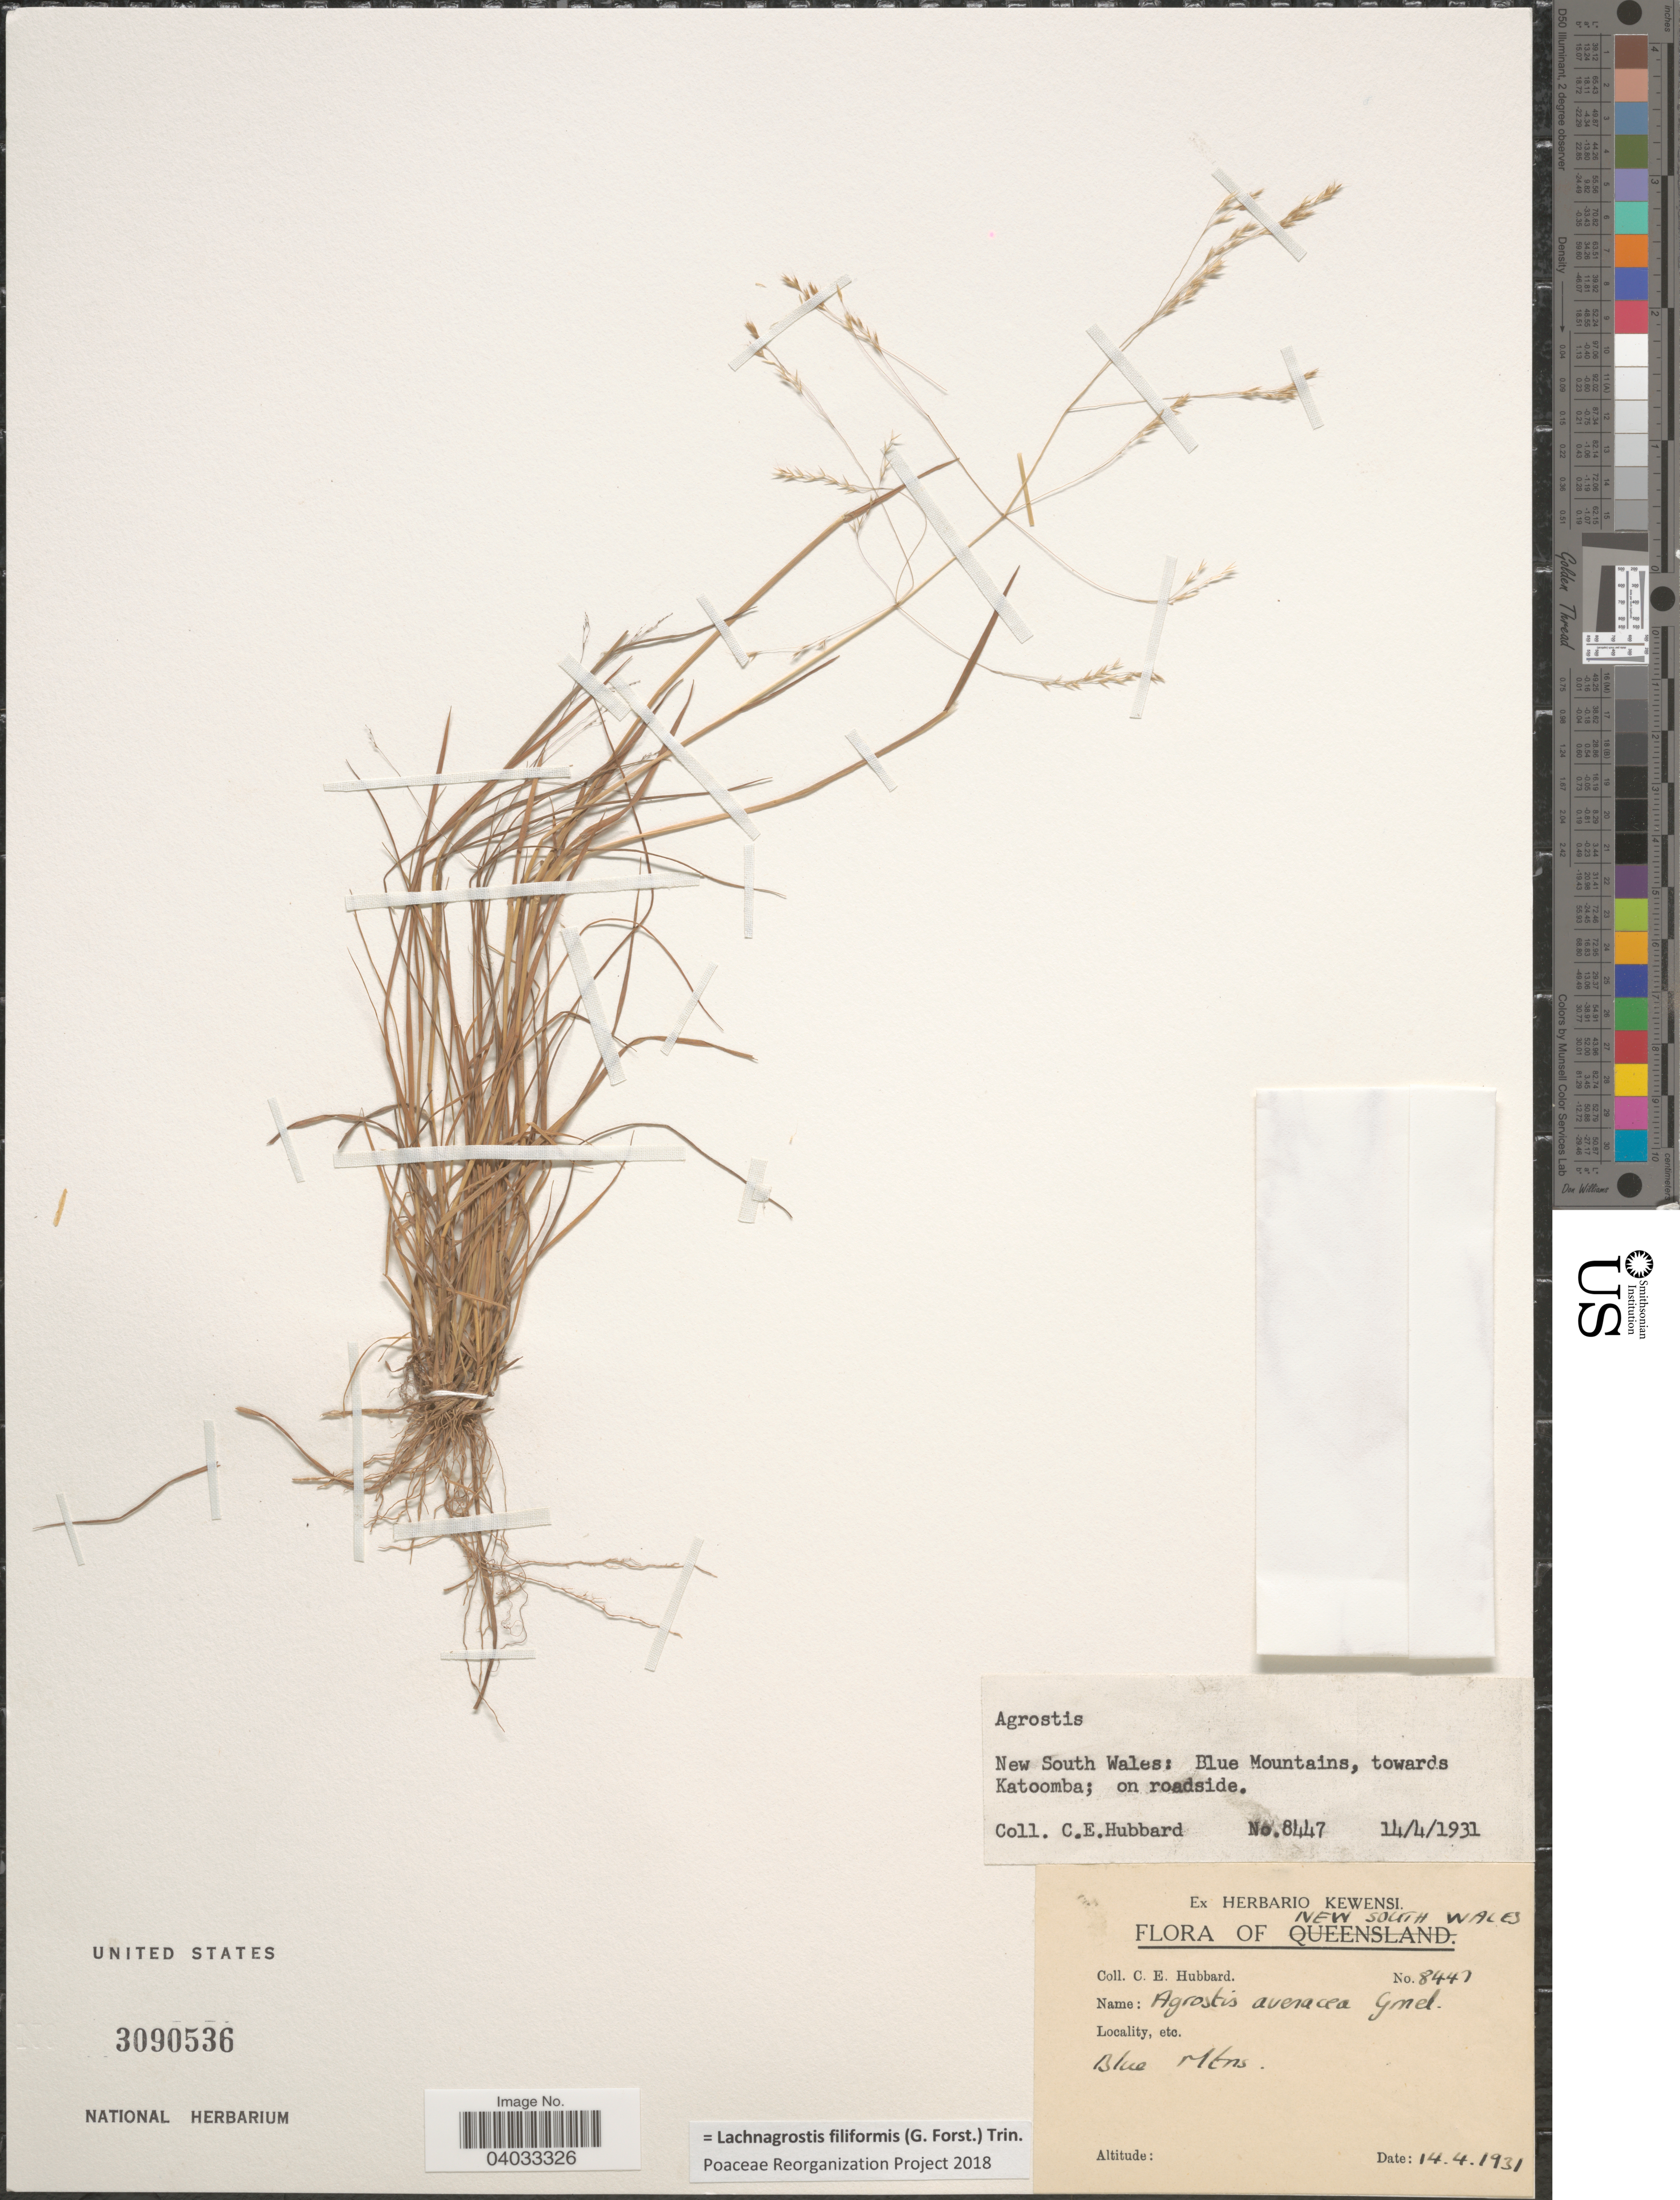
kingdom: Plantae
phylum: Tracheophyta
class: Liliopsida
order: Poales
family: Poaceae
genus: Lachnagrostis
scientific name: Lachnagrostis filiformis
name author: (J.R. Forst.) Trin.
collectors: C. E. Hubbard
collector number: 8447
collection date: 1931-04-14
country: Australia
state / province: New South Wales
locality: Blue Mountains, towards Katoomba.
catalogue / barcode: US 3090536